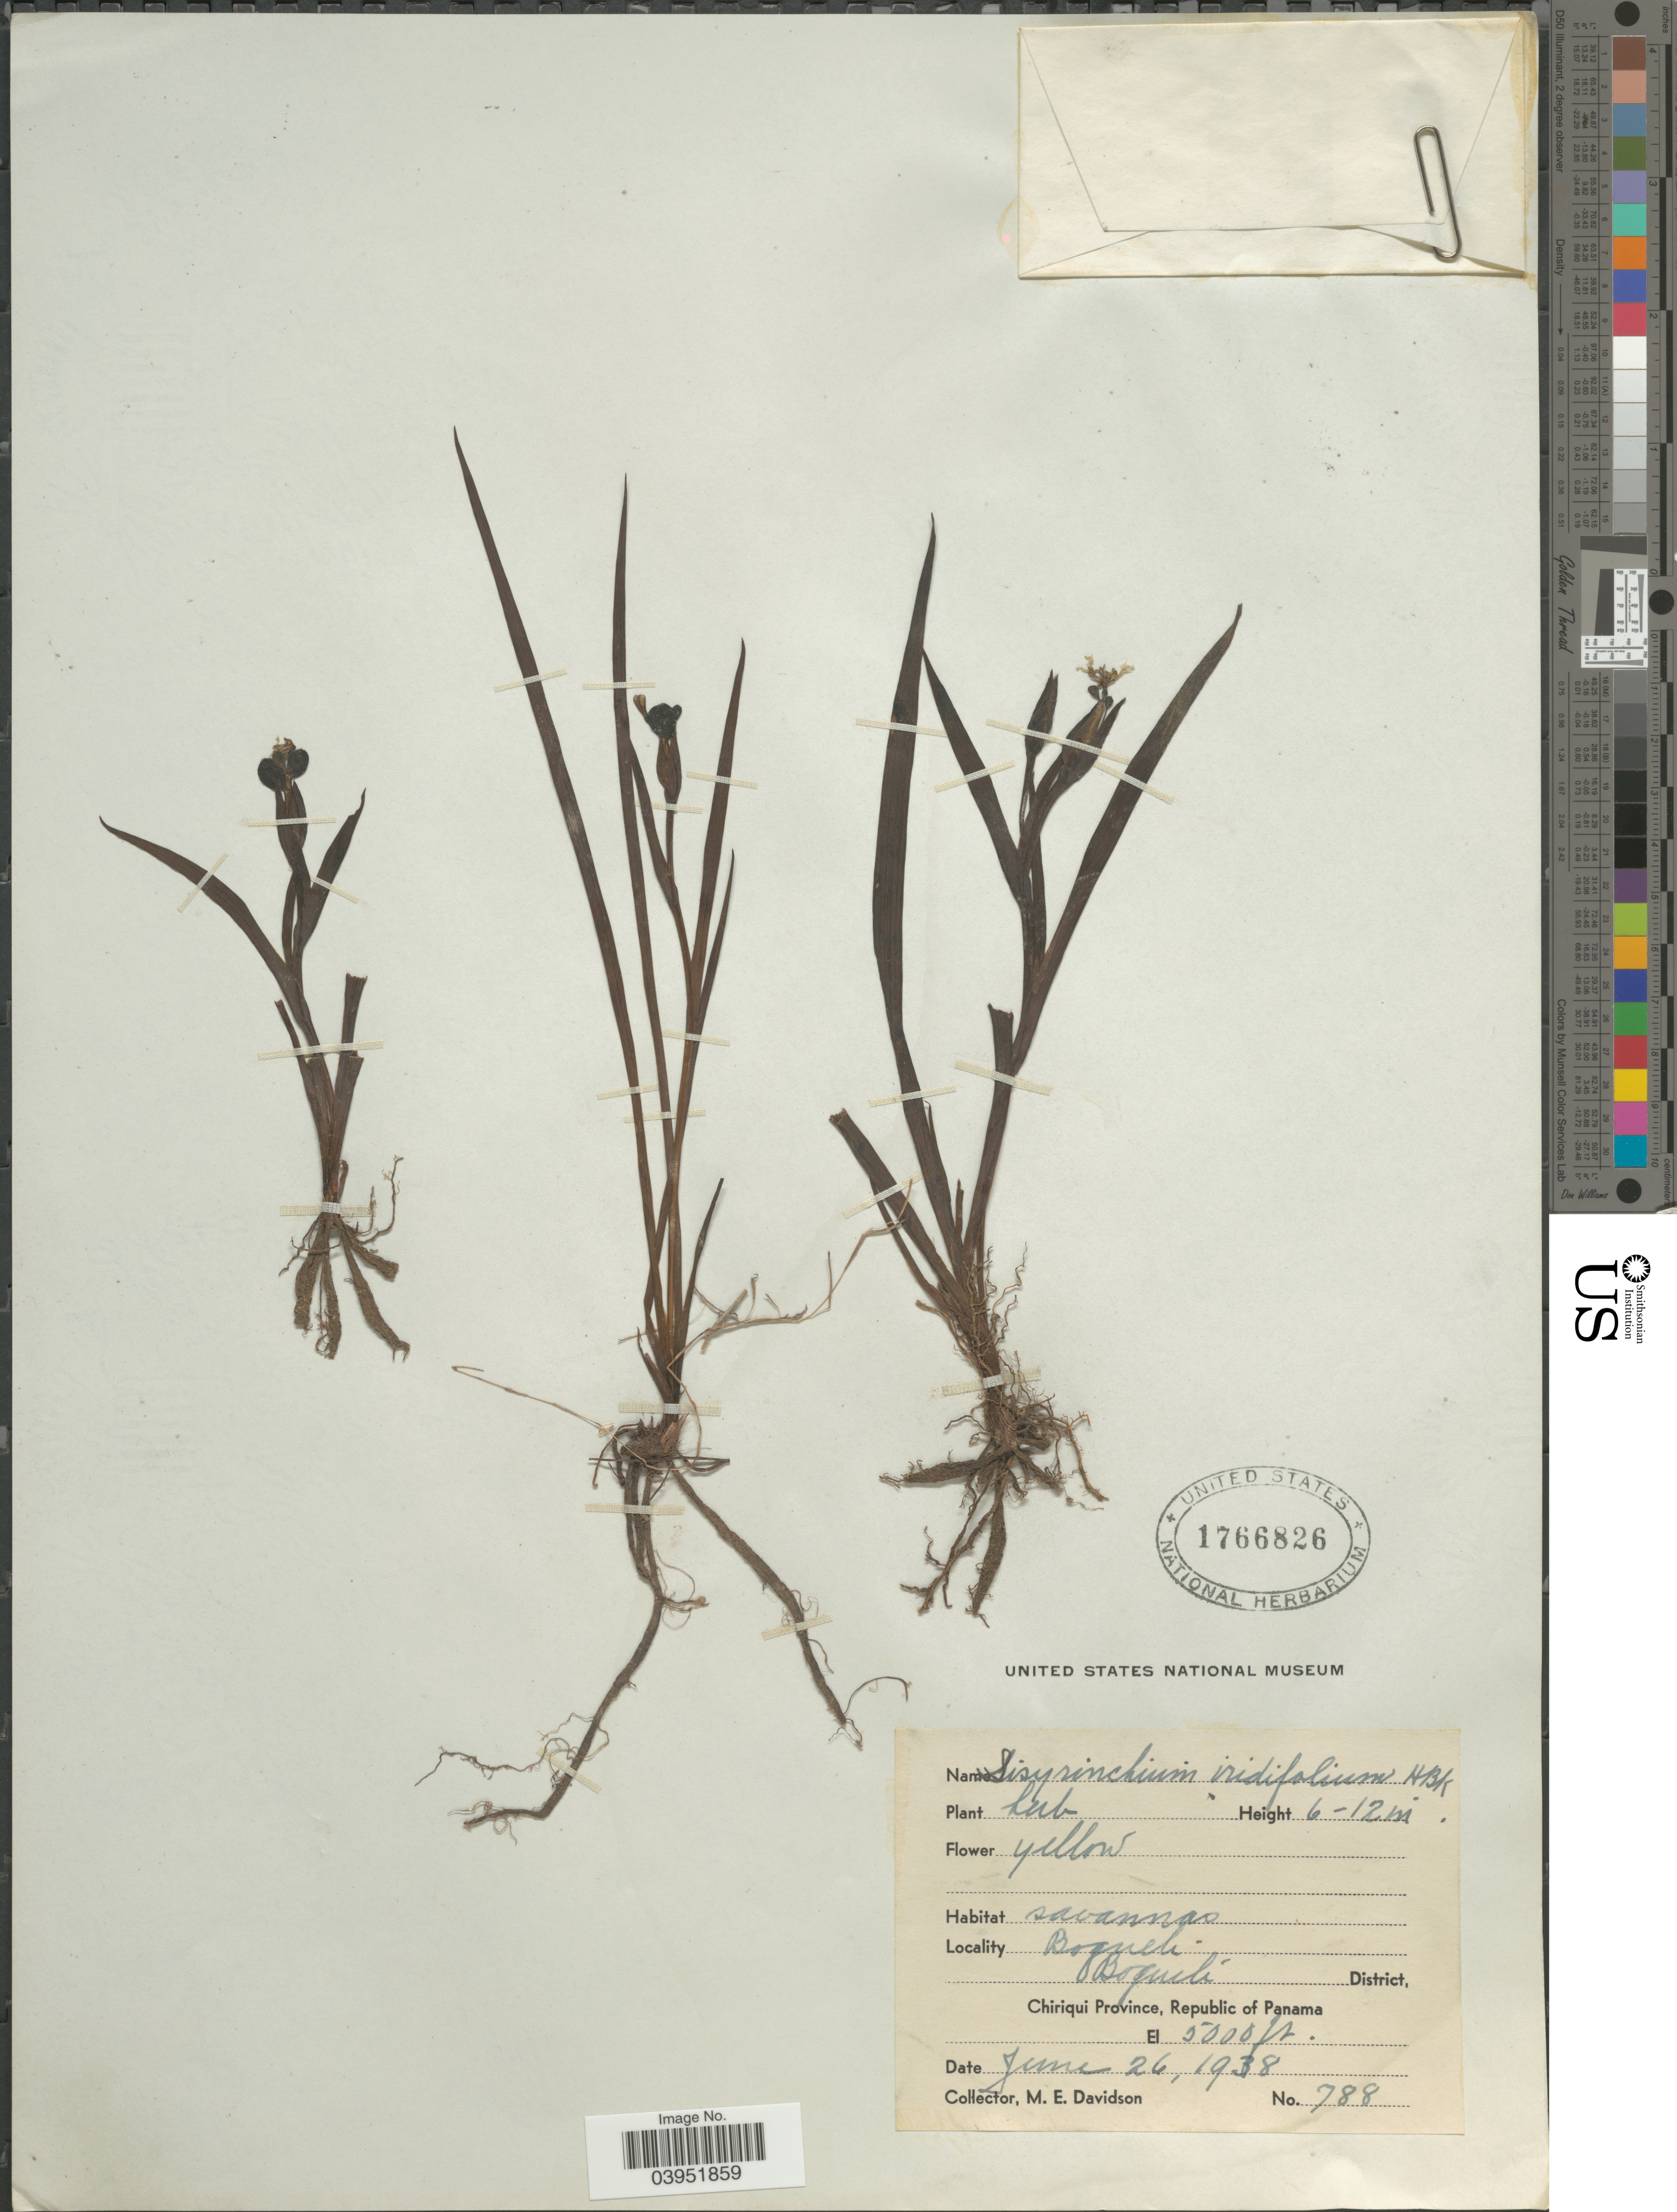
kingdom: Plantae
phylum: Tracheophyta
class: Liliopsida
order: Asparagales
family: Iridaceae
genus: Sisyrinchium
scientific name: Sisyrinchium sp.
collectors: M. E. Davidson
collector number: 788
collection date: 1938-06-26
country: Panama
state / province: Chiriqui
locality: Boquete, Boquete District, Republic of Panama.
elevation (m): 1524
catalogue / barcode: US 1766826